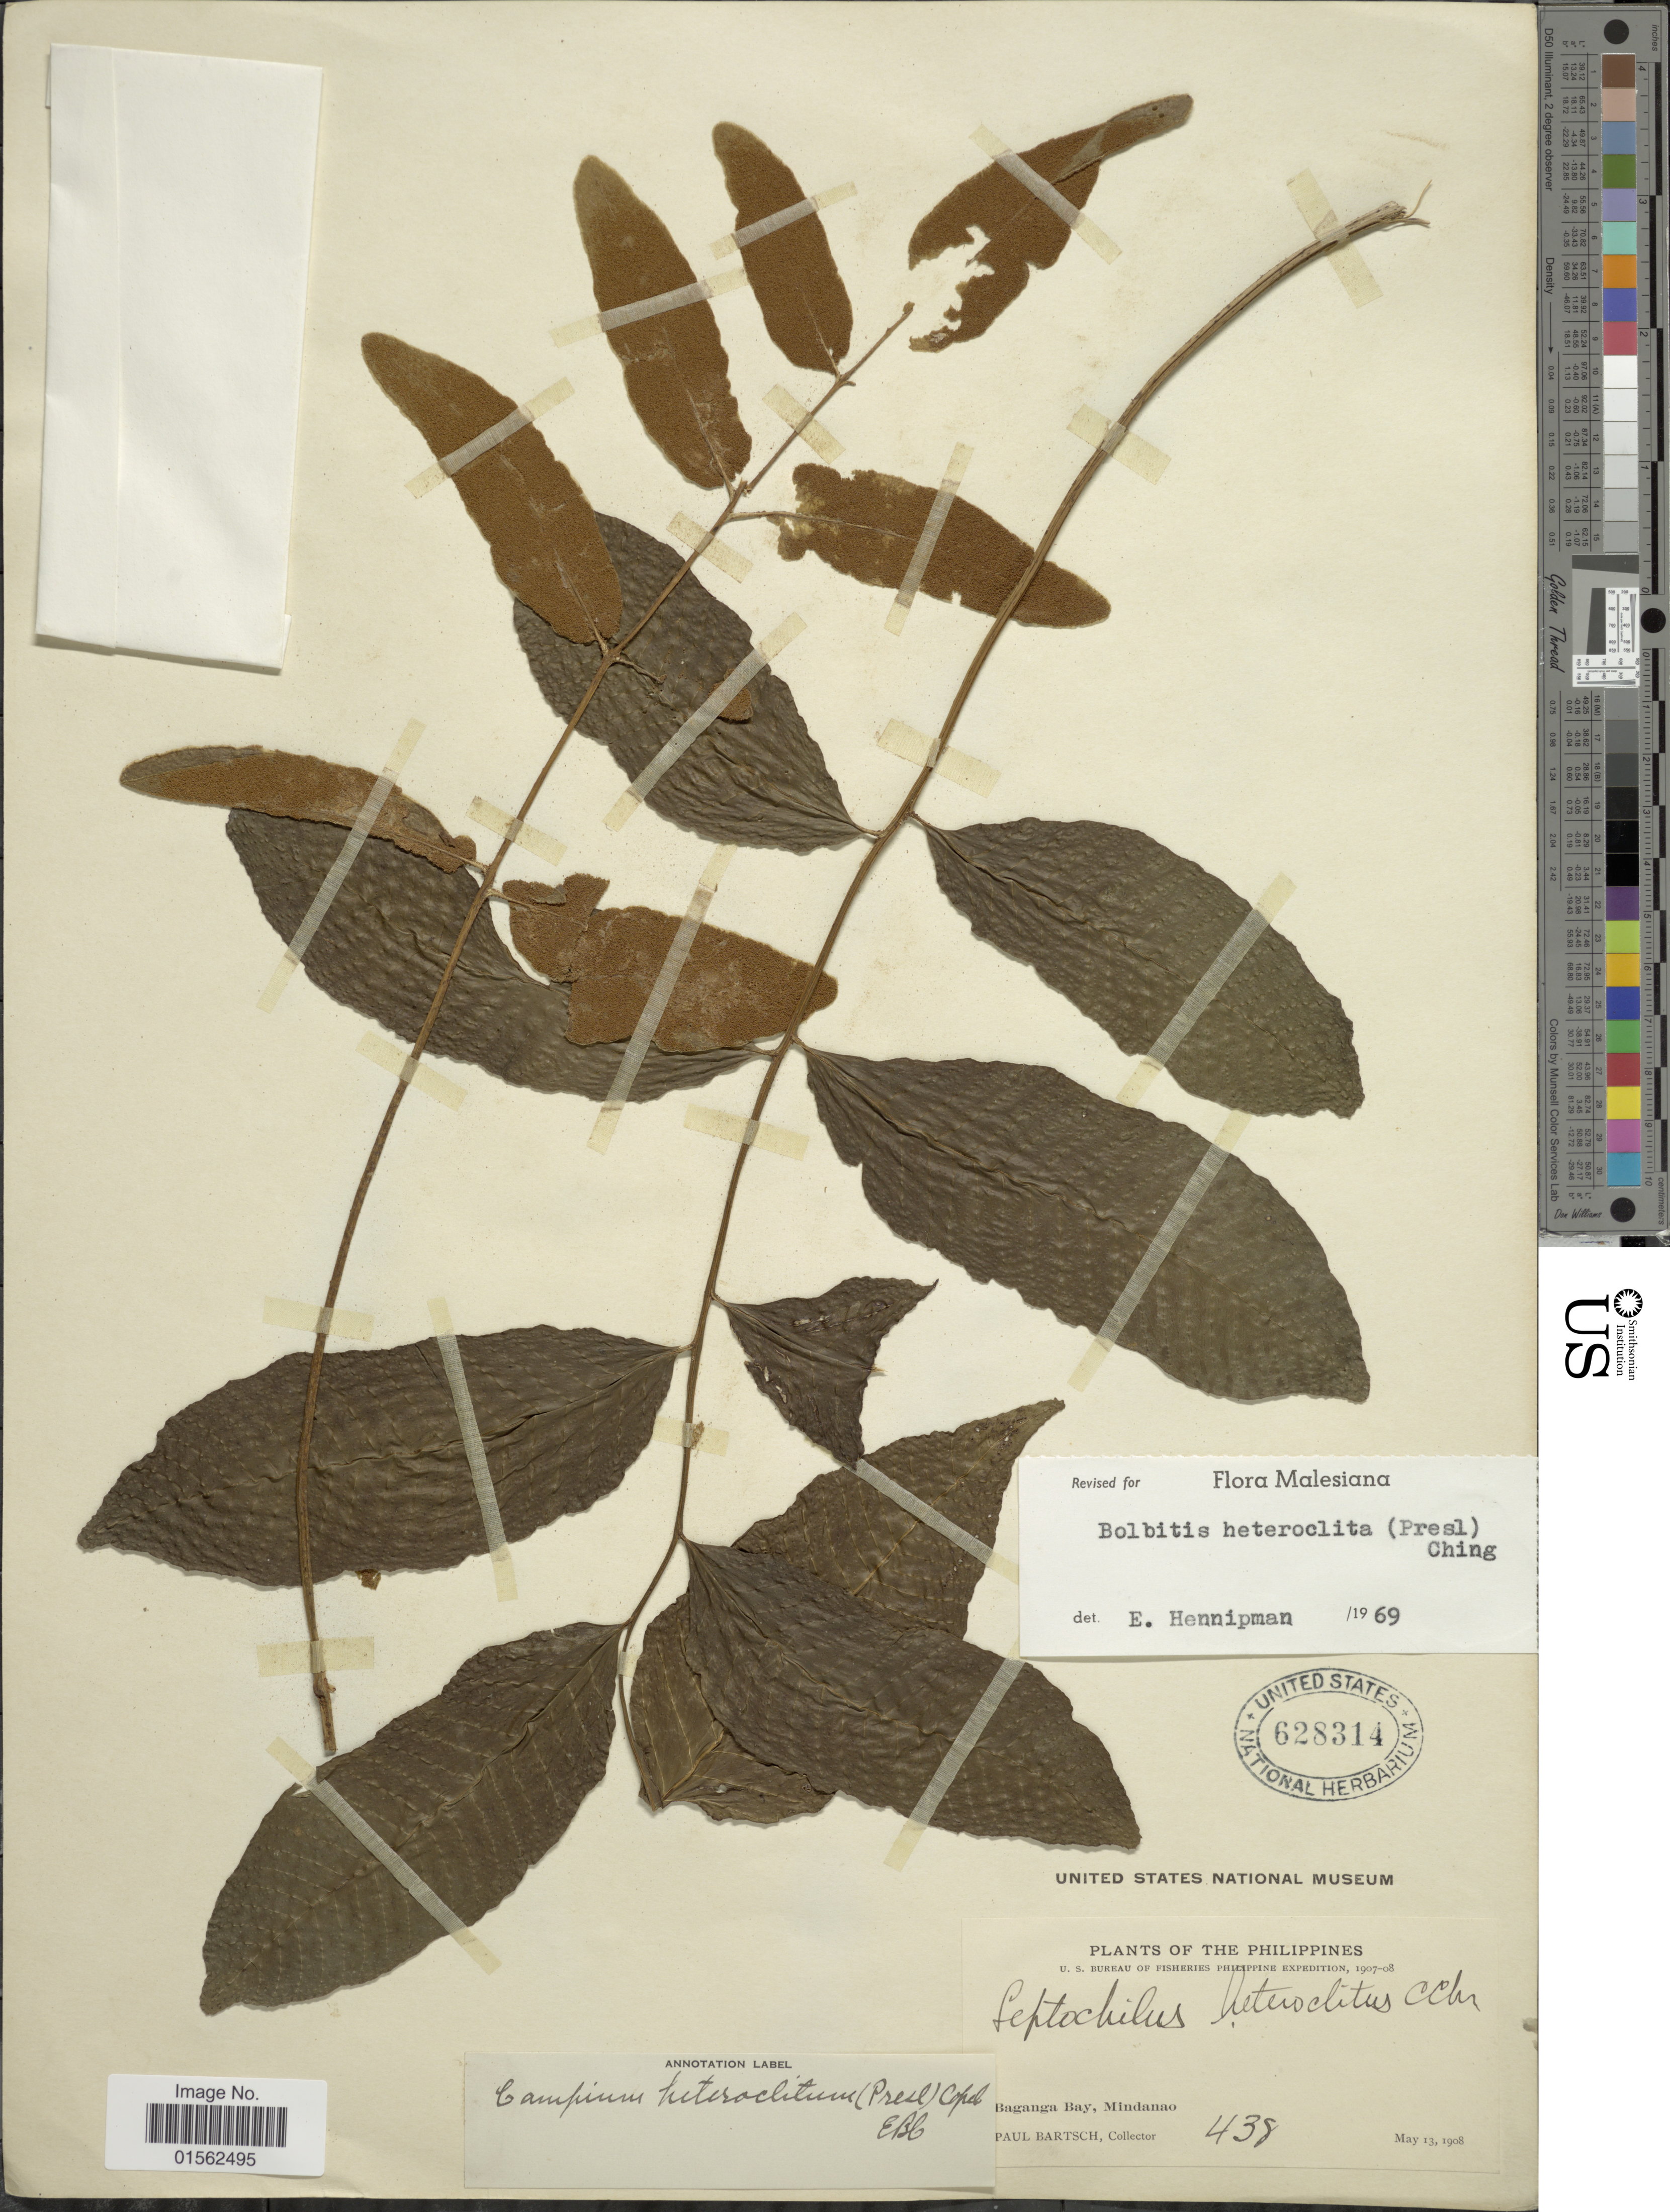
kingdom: Plantae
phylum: Tracheophyta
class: Polypodiopsida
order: Polypodiales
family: Dryopteridaceae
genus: Bolbitis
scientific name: Bolbitis heteroclita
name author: (C. Presl) Ching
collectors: P. Bartsch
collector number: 438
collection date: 1908-05-13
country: Philippines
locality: Philippines, Baganga Bay, Mindanao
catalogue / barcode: US 628314